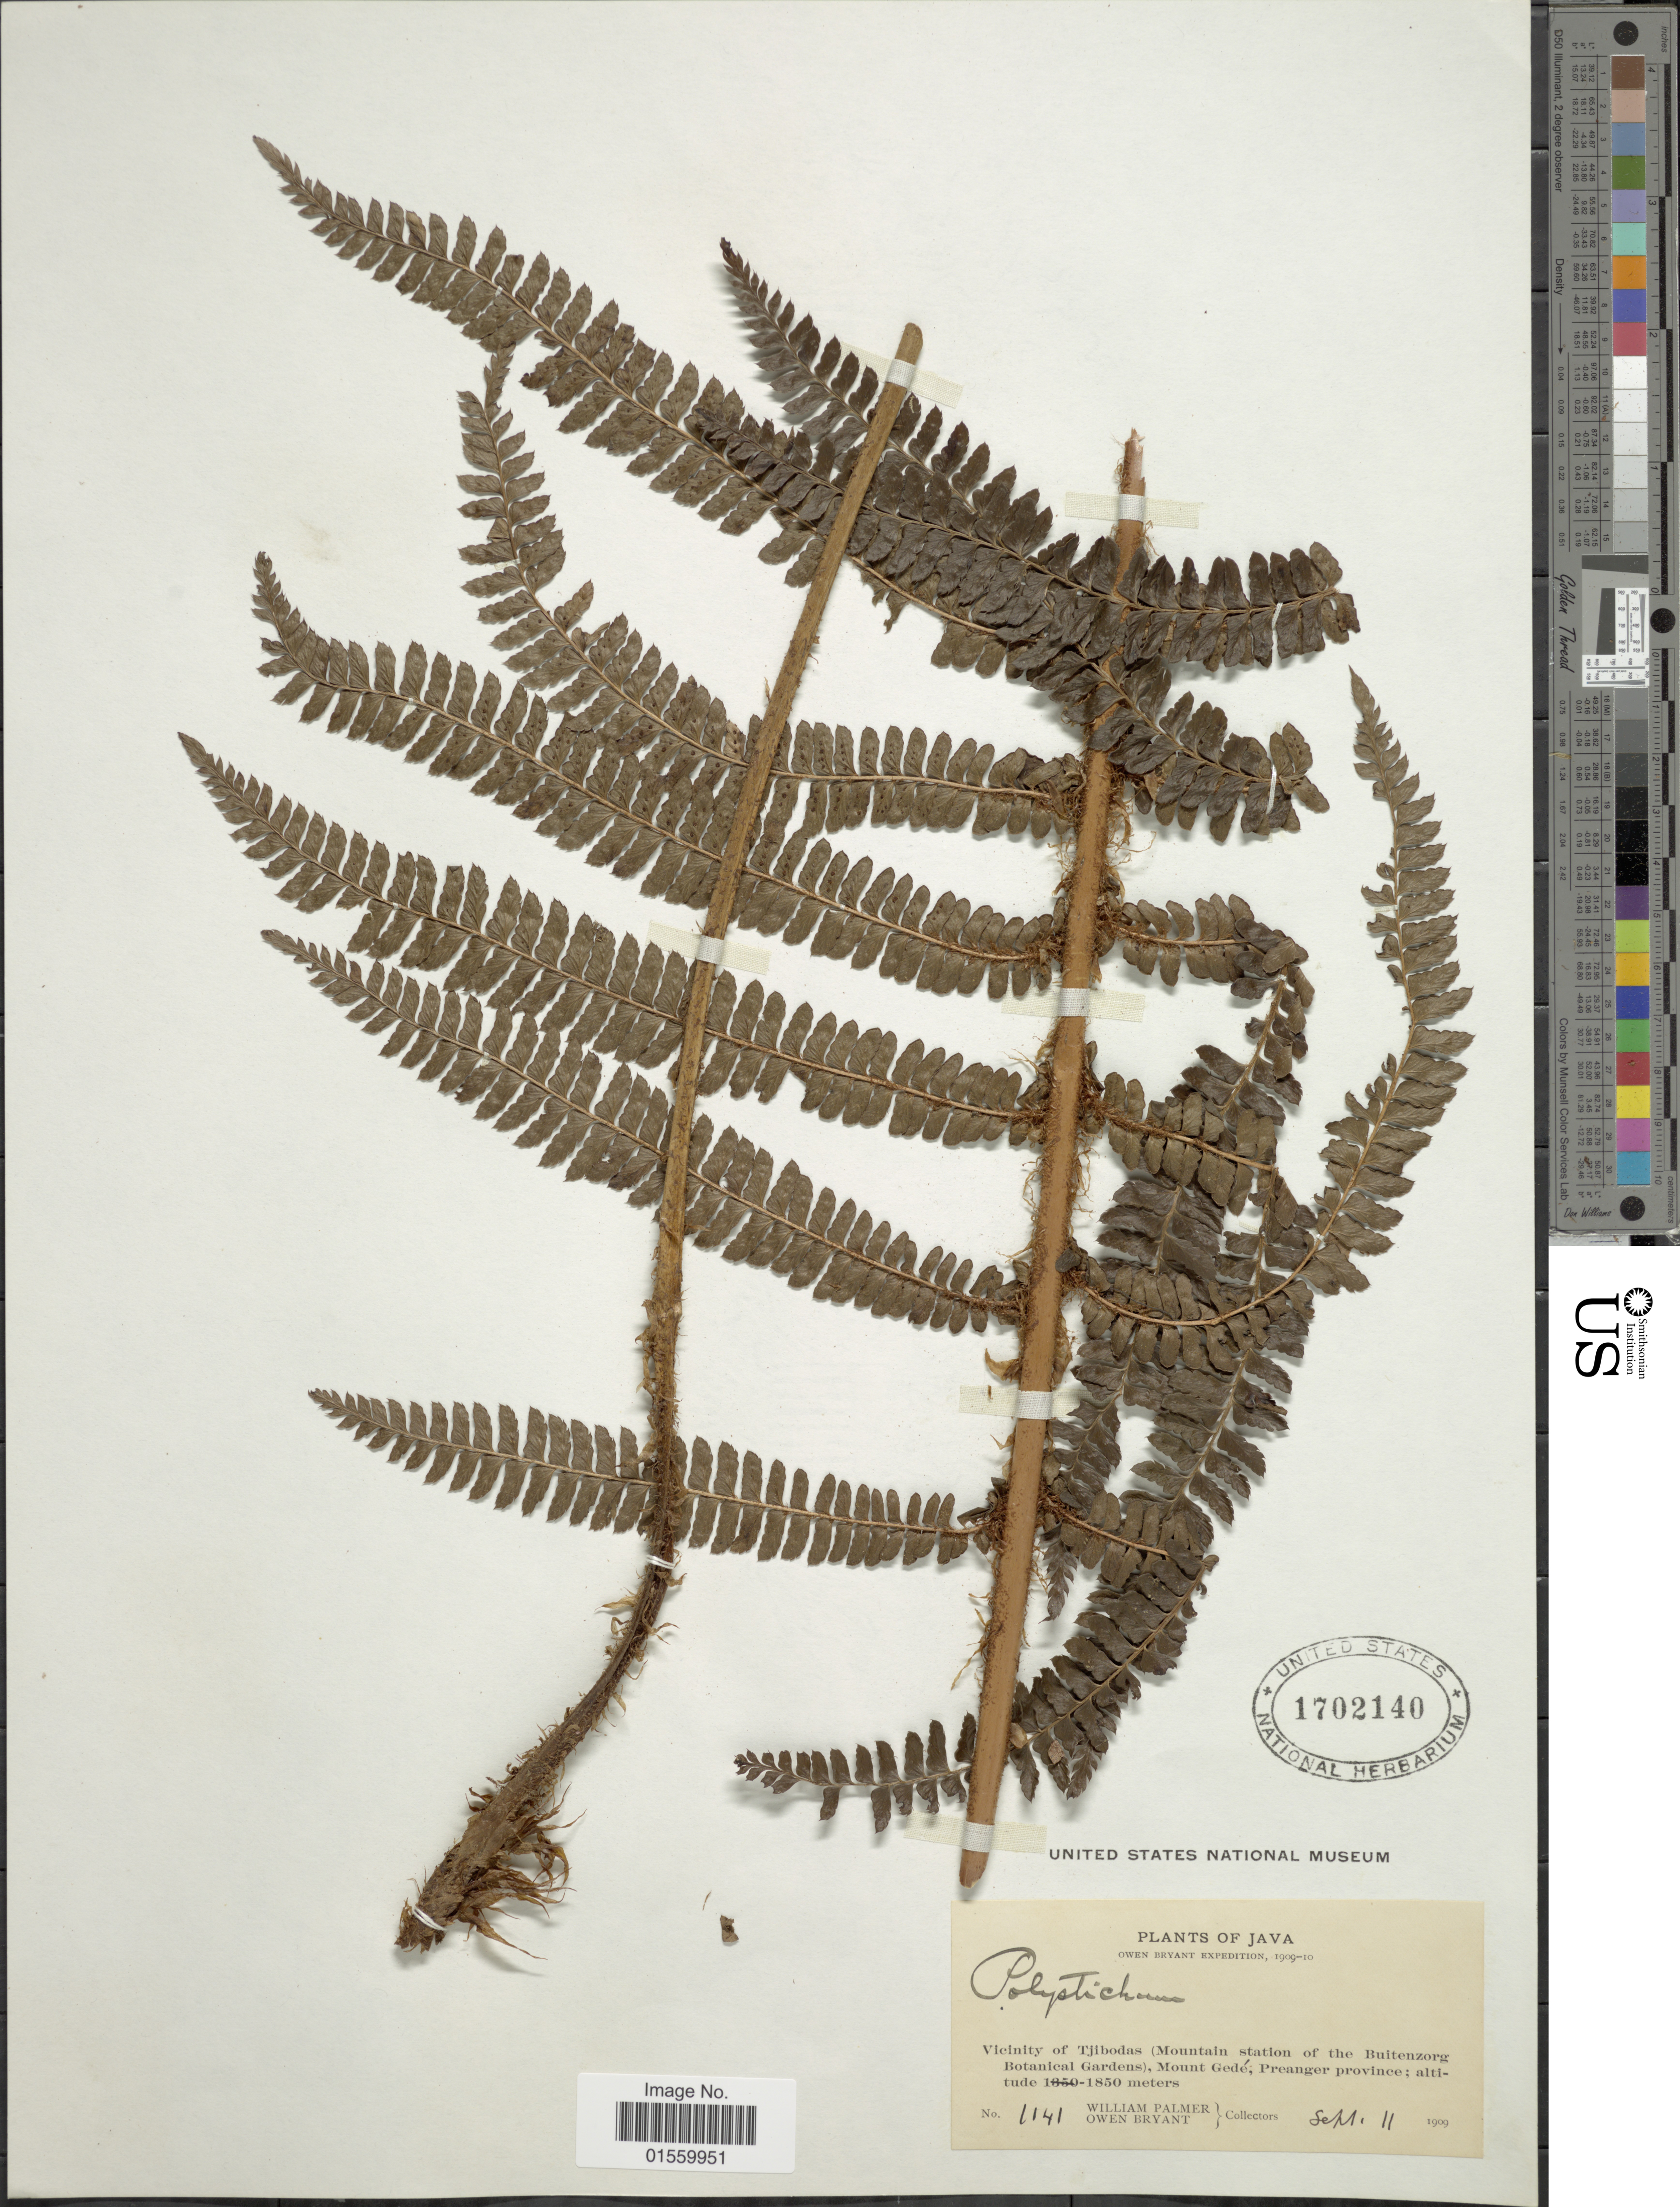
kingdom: Plantae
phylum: Tracheophyta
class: Polypodiopsida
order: Polypodiales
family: Dryopteridaceae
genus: Polystichum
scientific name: Polystichum mucronifolium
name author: (Blume) C. Presl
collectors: W. Palmer & O. Bryant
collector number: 1141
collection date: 1909-09-11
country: Indonesia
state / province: Java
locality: Vicinity of Tjibodas (Mountain station of the Botanical Gardens), Mount Gede, Preanger province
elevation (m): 1850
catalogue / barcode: US 1702140